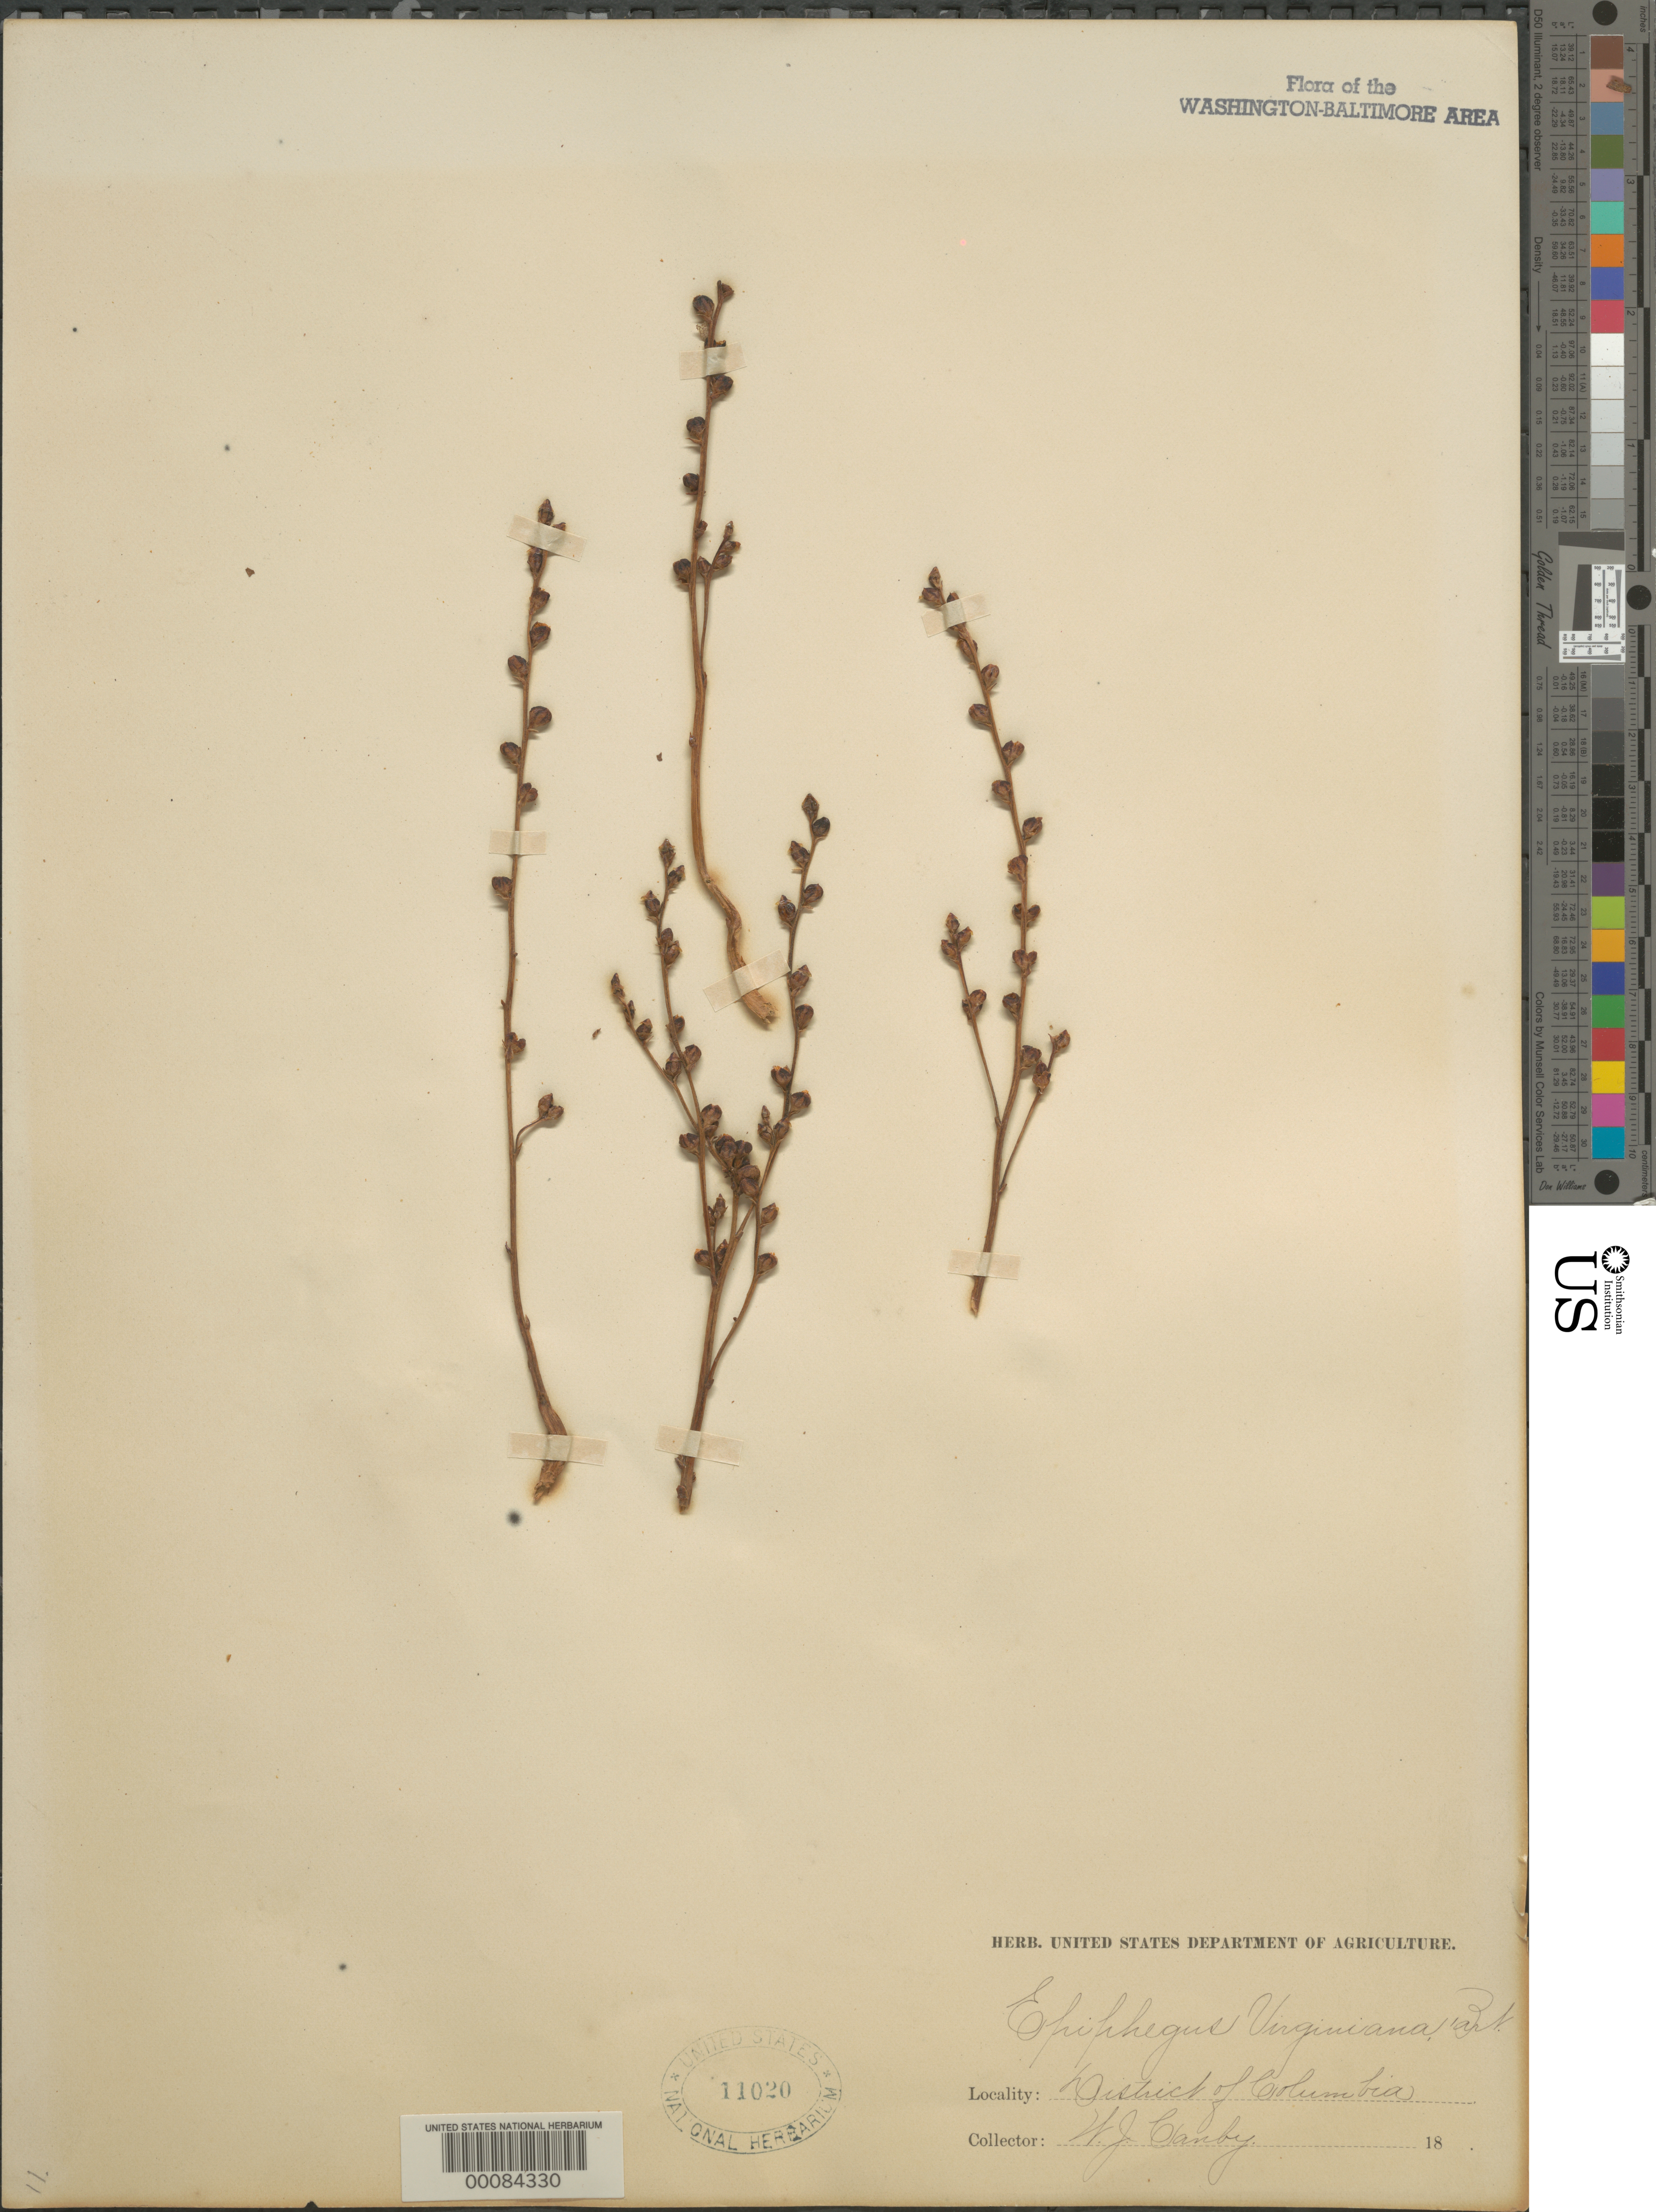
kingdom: Plantae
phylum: Tracheophyta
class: Magnoliopsida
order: Lamiales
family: Orobanchaceae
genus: Epifagus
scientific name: Epifagus virginiana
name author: (L.) W.P.C. Barton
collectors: W. Canby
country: United States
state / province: District of Columbia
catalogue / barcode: US 11020